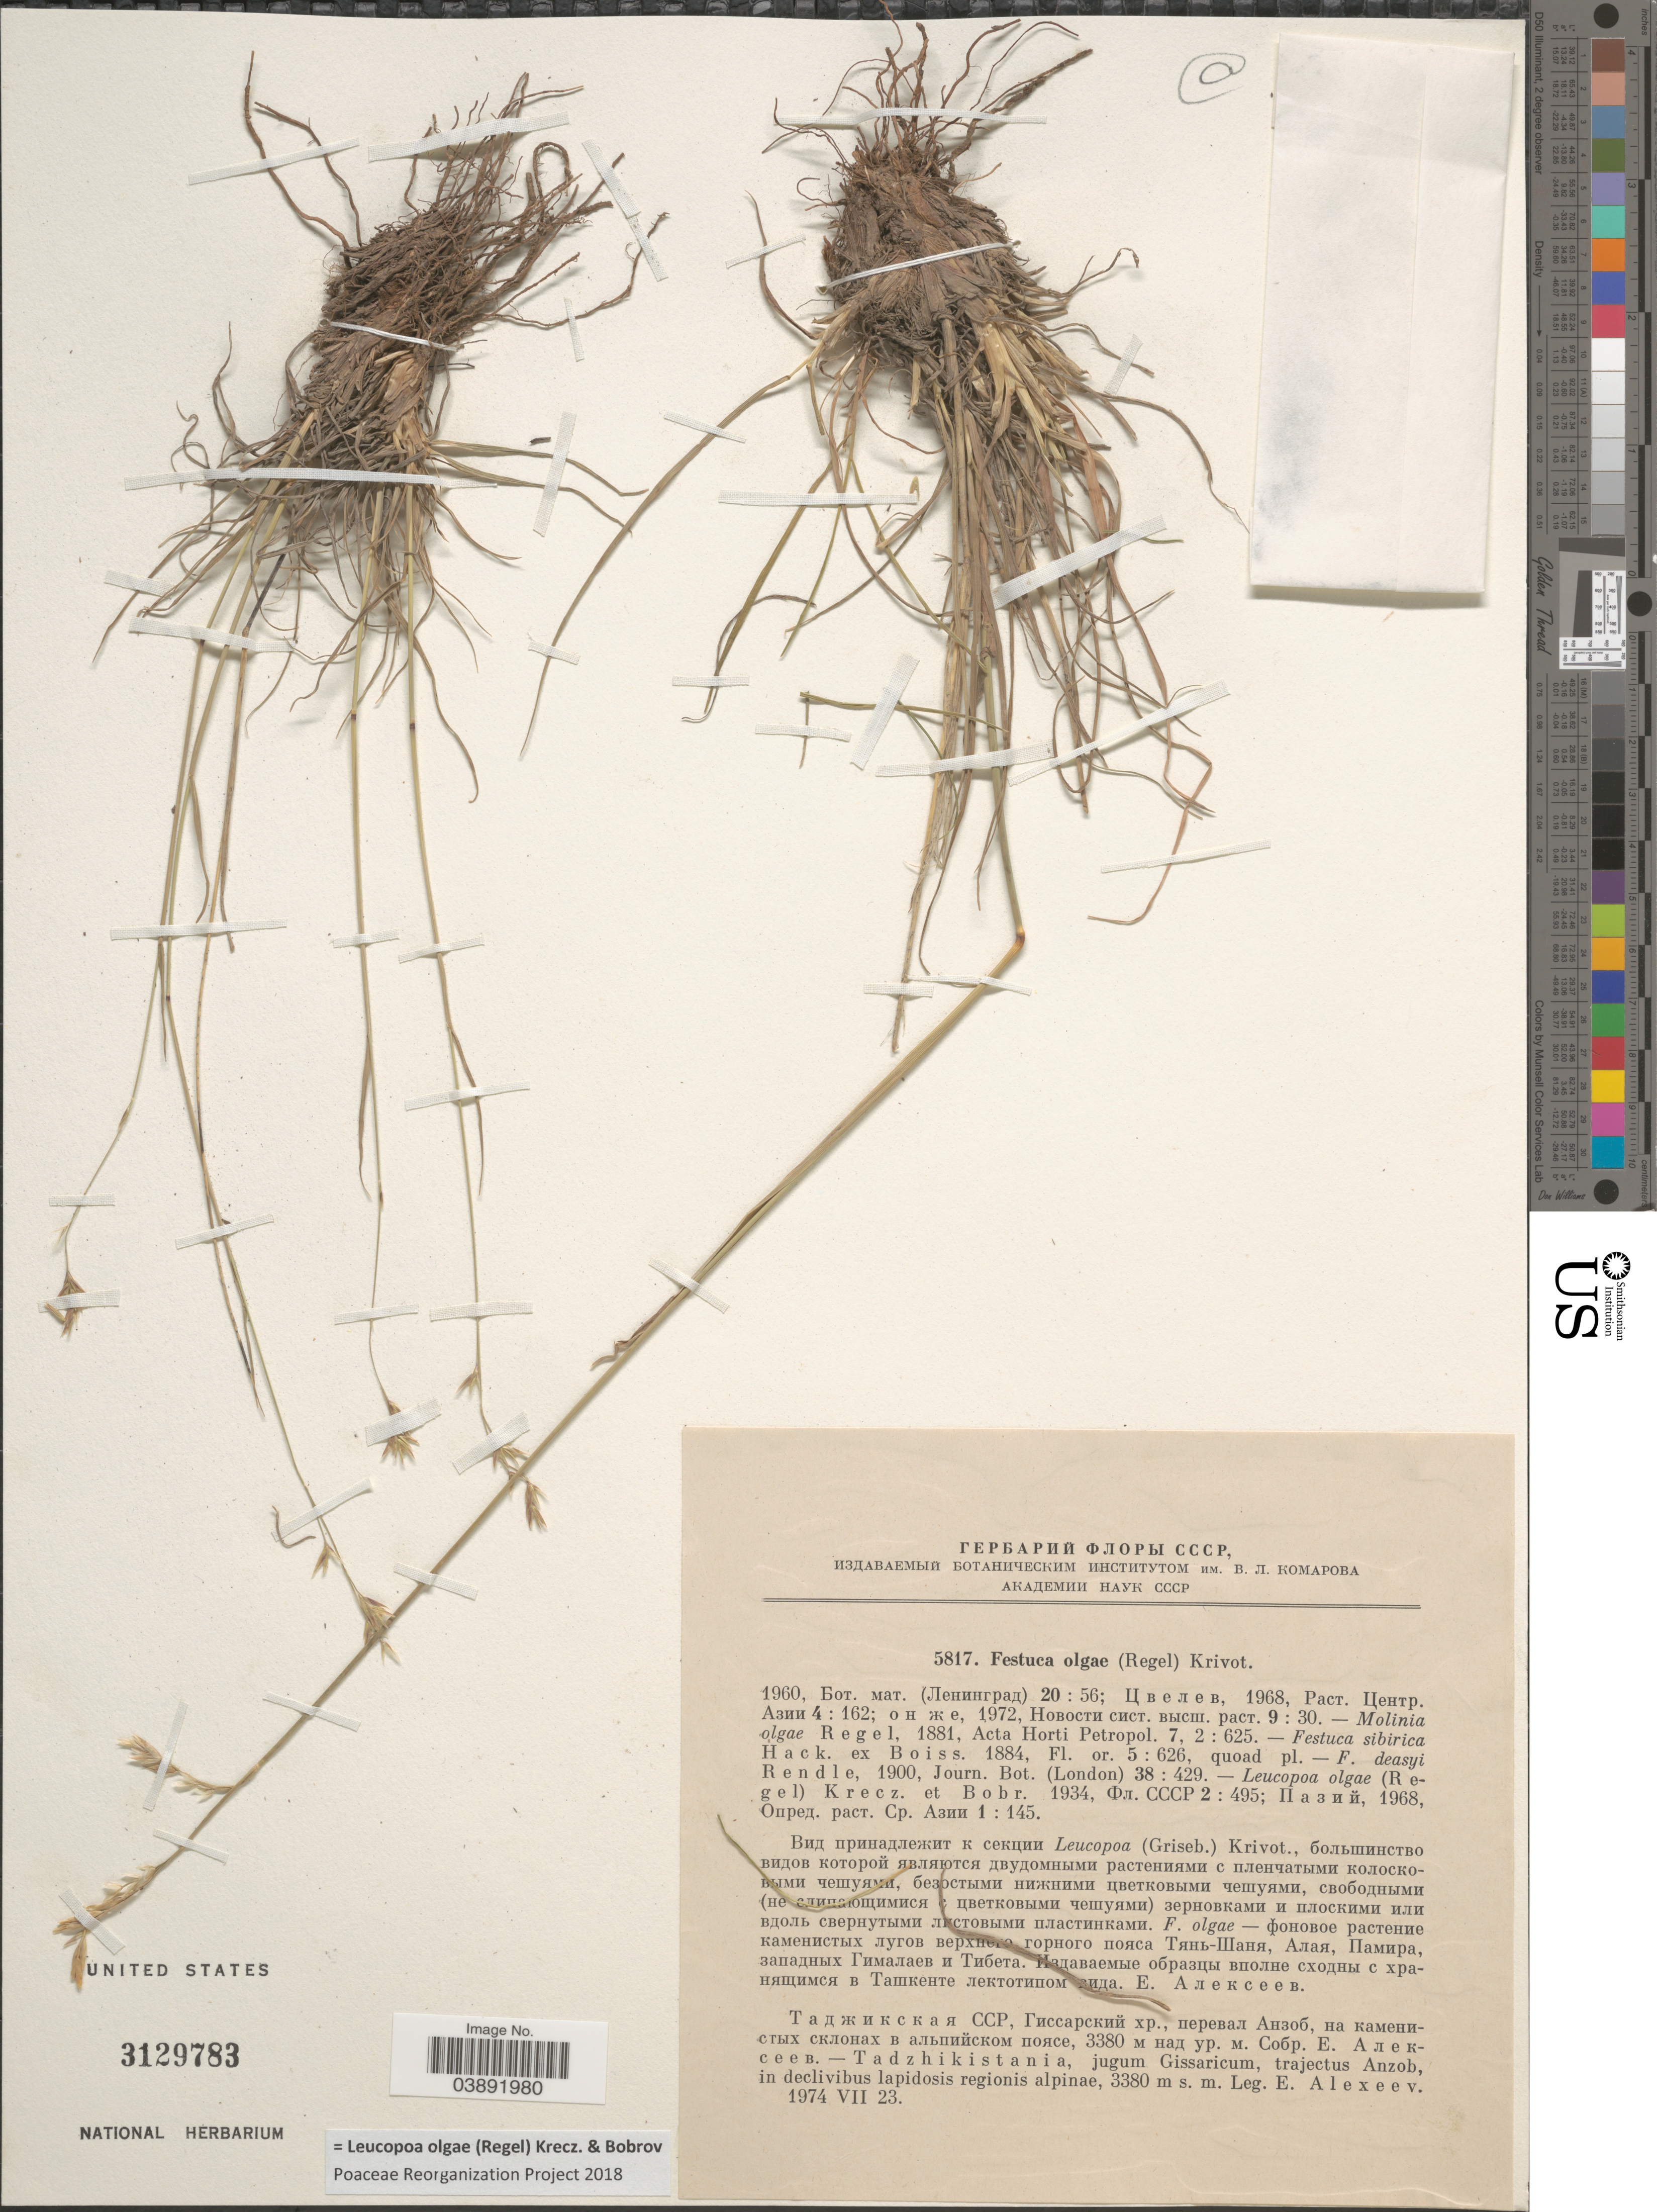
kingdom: Plantae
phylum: Tracheophyta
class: Liliopsida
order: Poales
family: Poaceae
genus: Leucopoa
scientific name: Leucopoa olgae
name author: (Regel) Krecz. & Bobrov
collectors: E. B. Alexeev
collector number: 5817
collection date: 1974-07-23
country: Tajikistan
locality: Tadzhikistania, jugum Gissaricum, trajectus Anzob, in declivibus lapidosis regionis alpinae.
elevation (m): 3380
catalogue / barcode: US 3129783